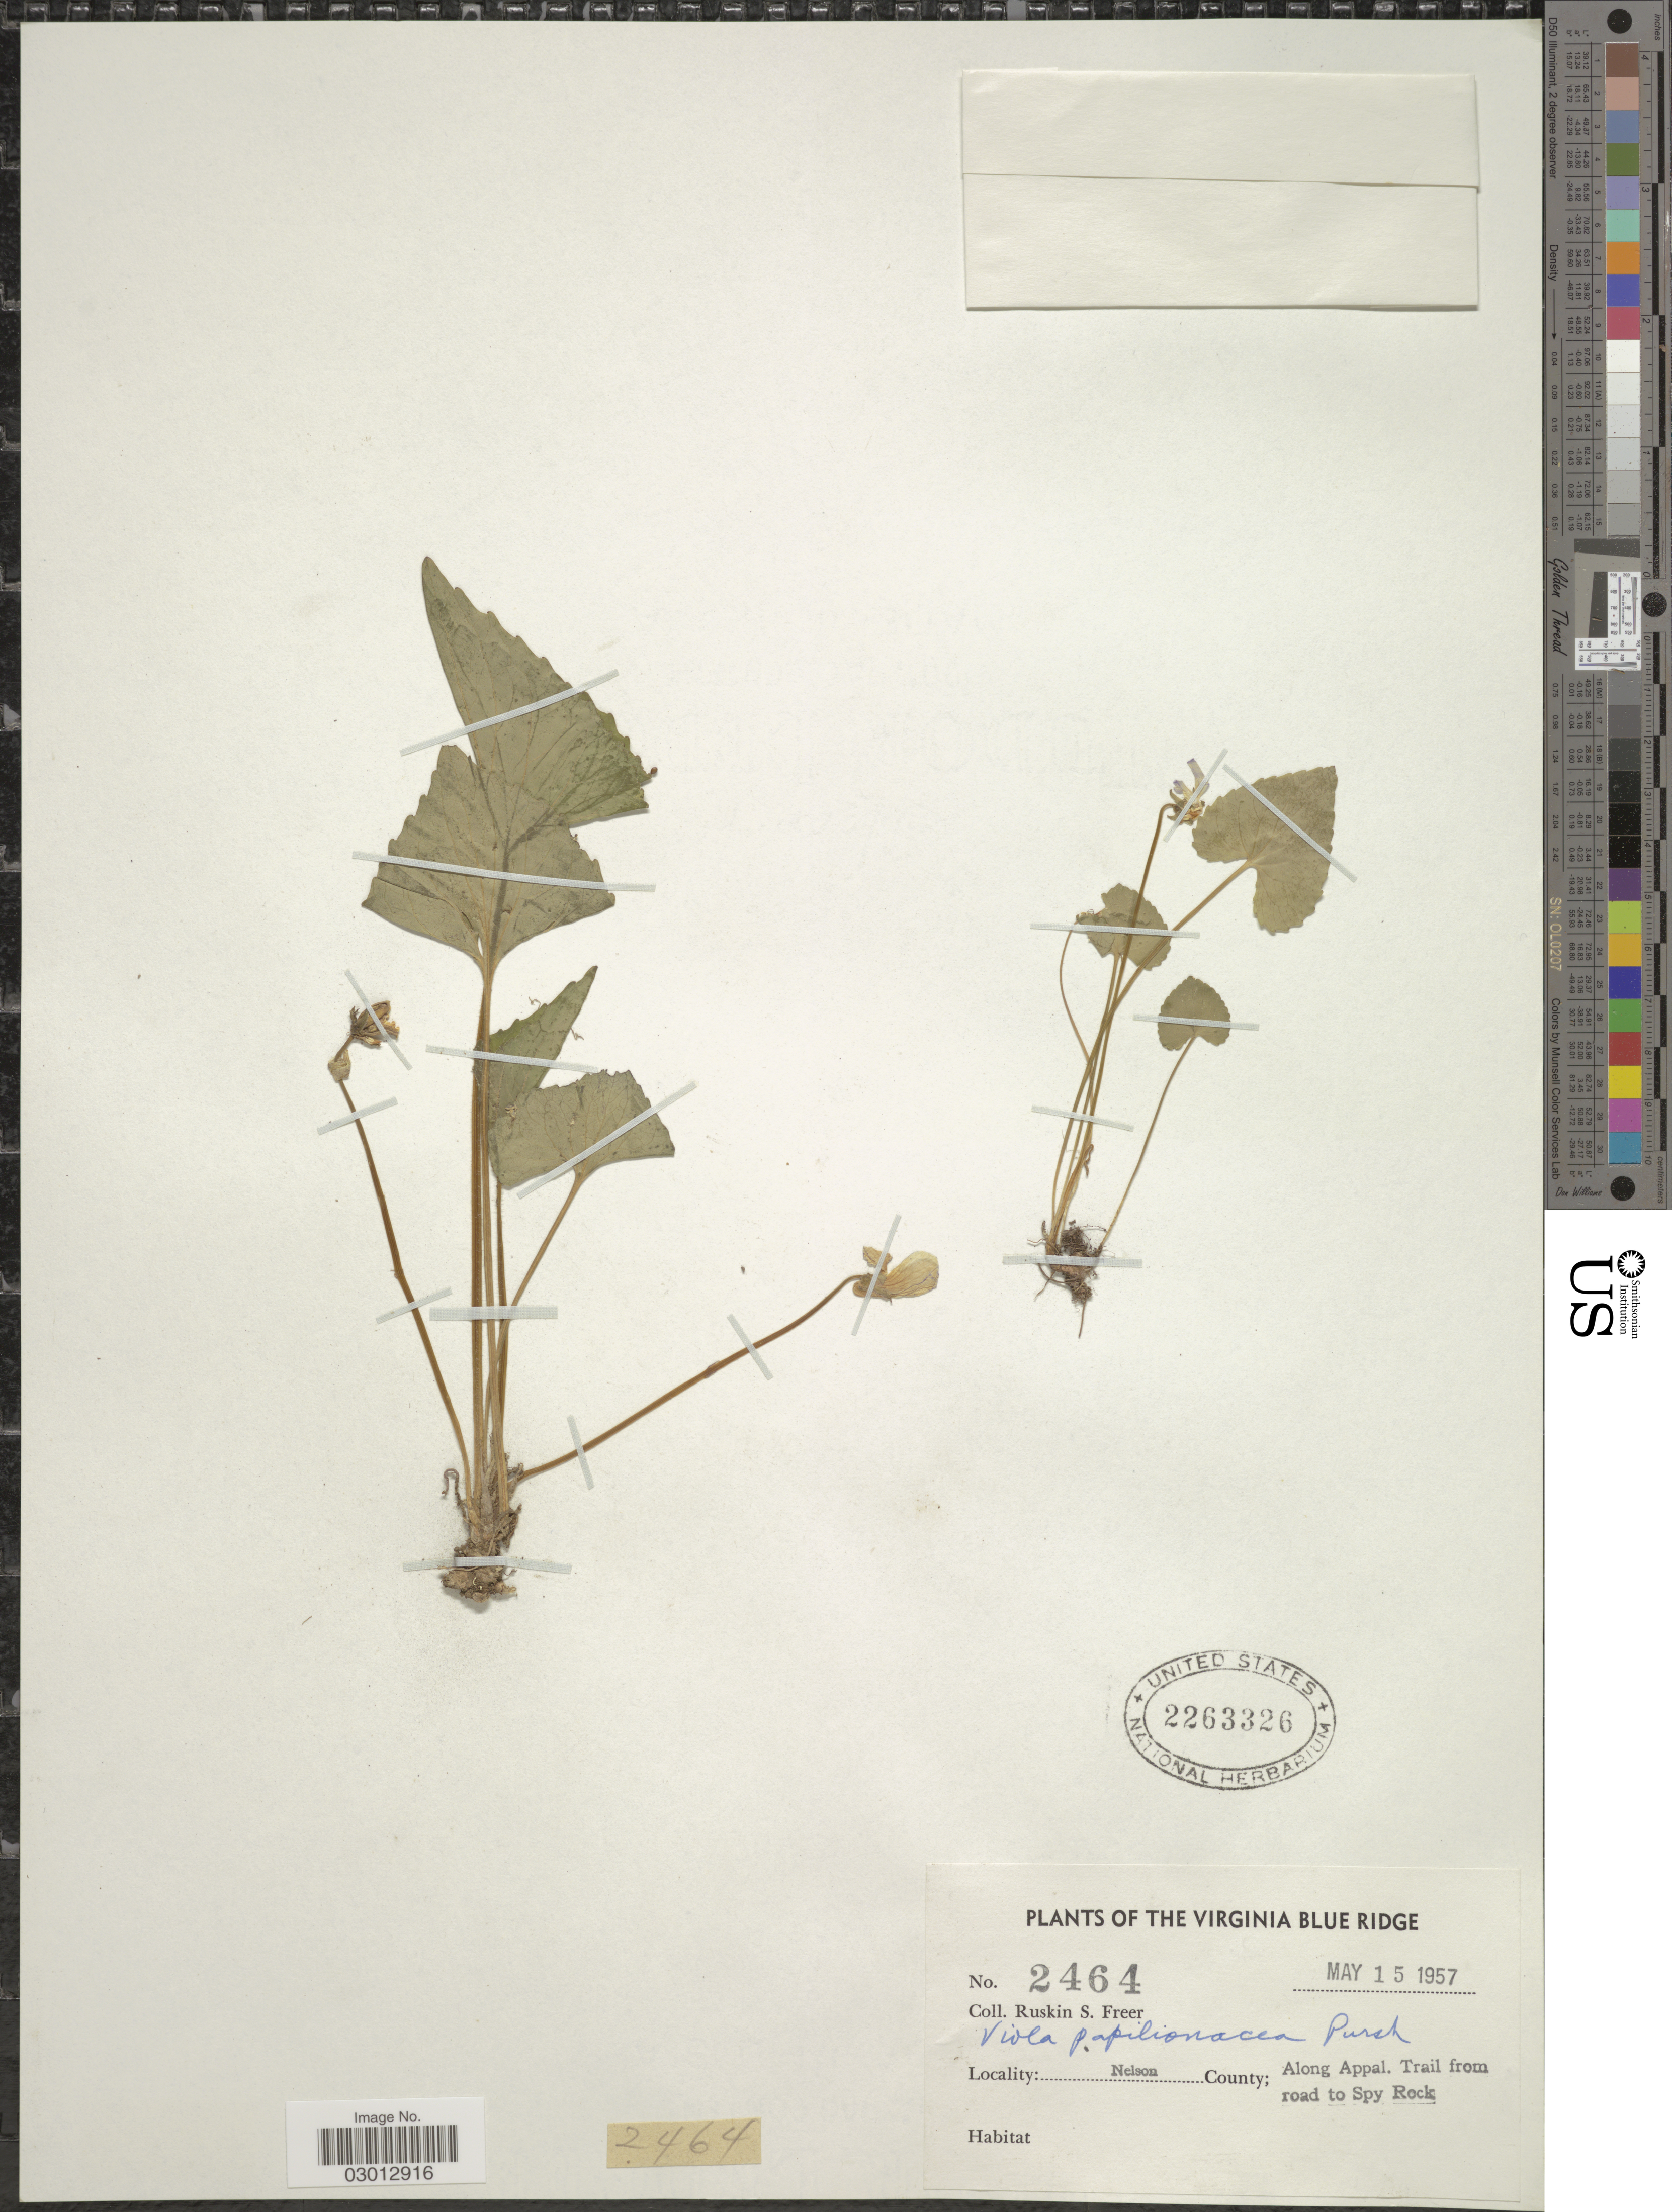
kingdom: Plantae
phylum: Tracheophyta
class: Magnoliopsida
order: Malpighiales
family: Violaceae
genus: Viola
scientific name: Viola papilionacea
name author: Pursh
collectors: R. Freer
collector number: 2464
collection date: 1957-05-15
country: United States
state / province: Virginia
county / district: Nelson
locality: Virginia Blue Ridge. Nelson County; Along Appal. Trail from road to Spy Rock.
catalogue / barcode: US 2263326